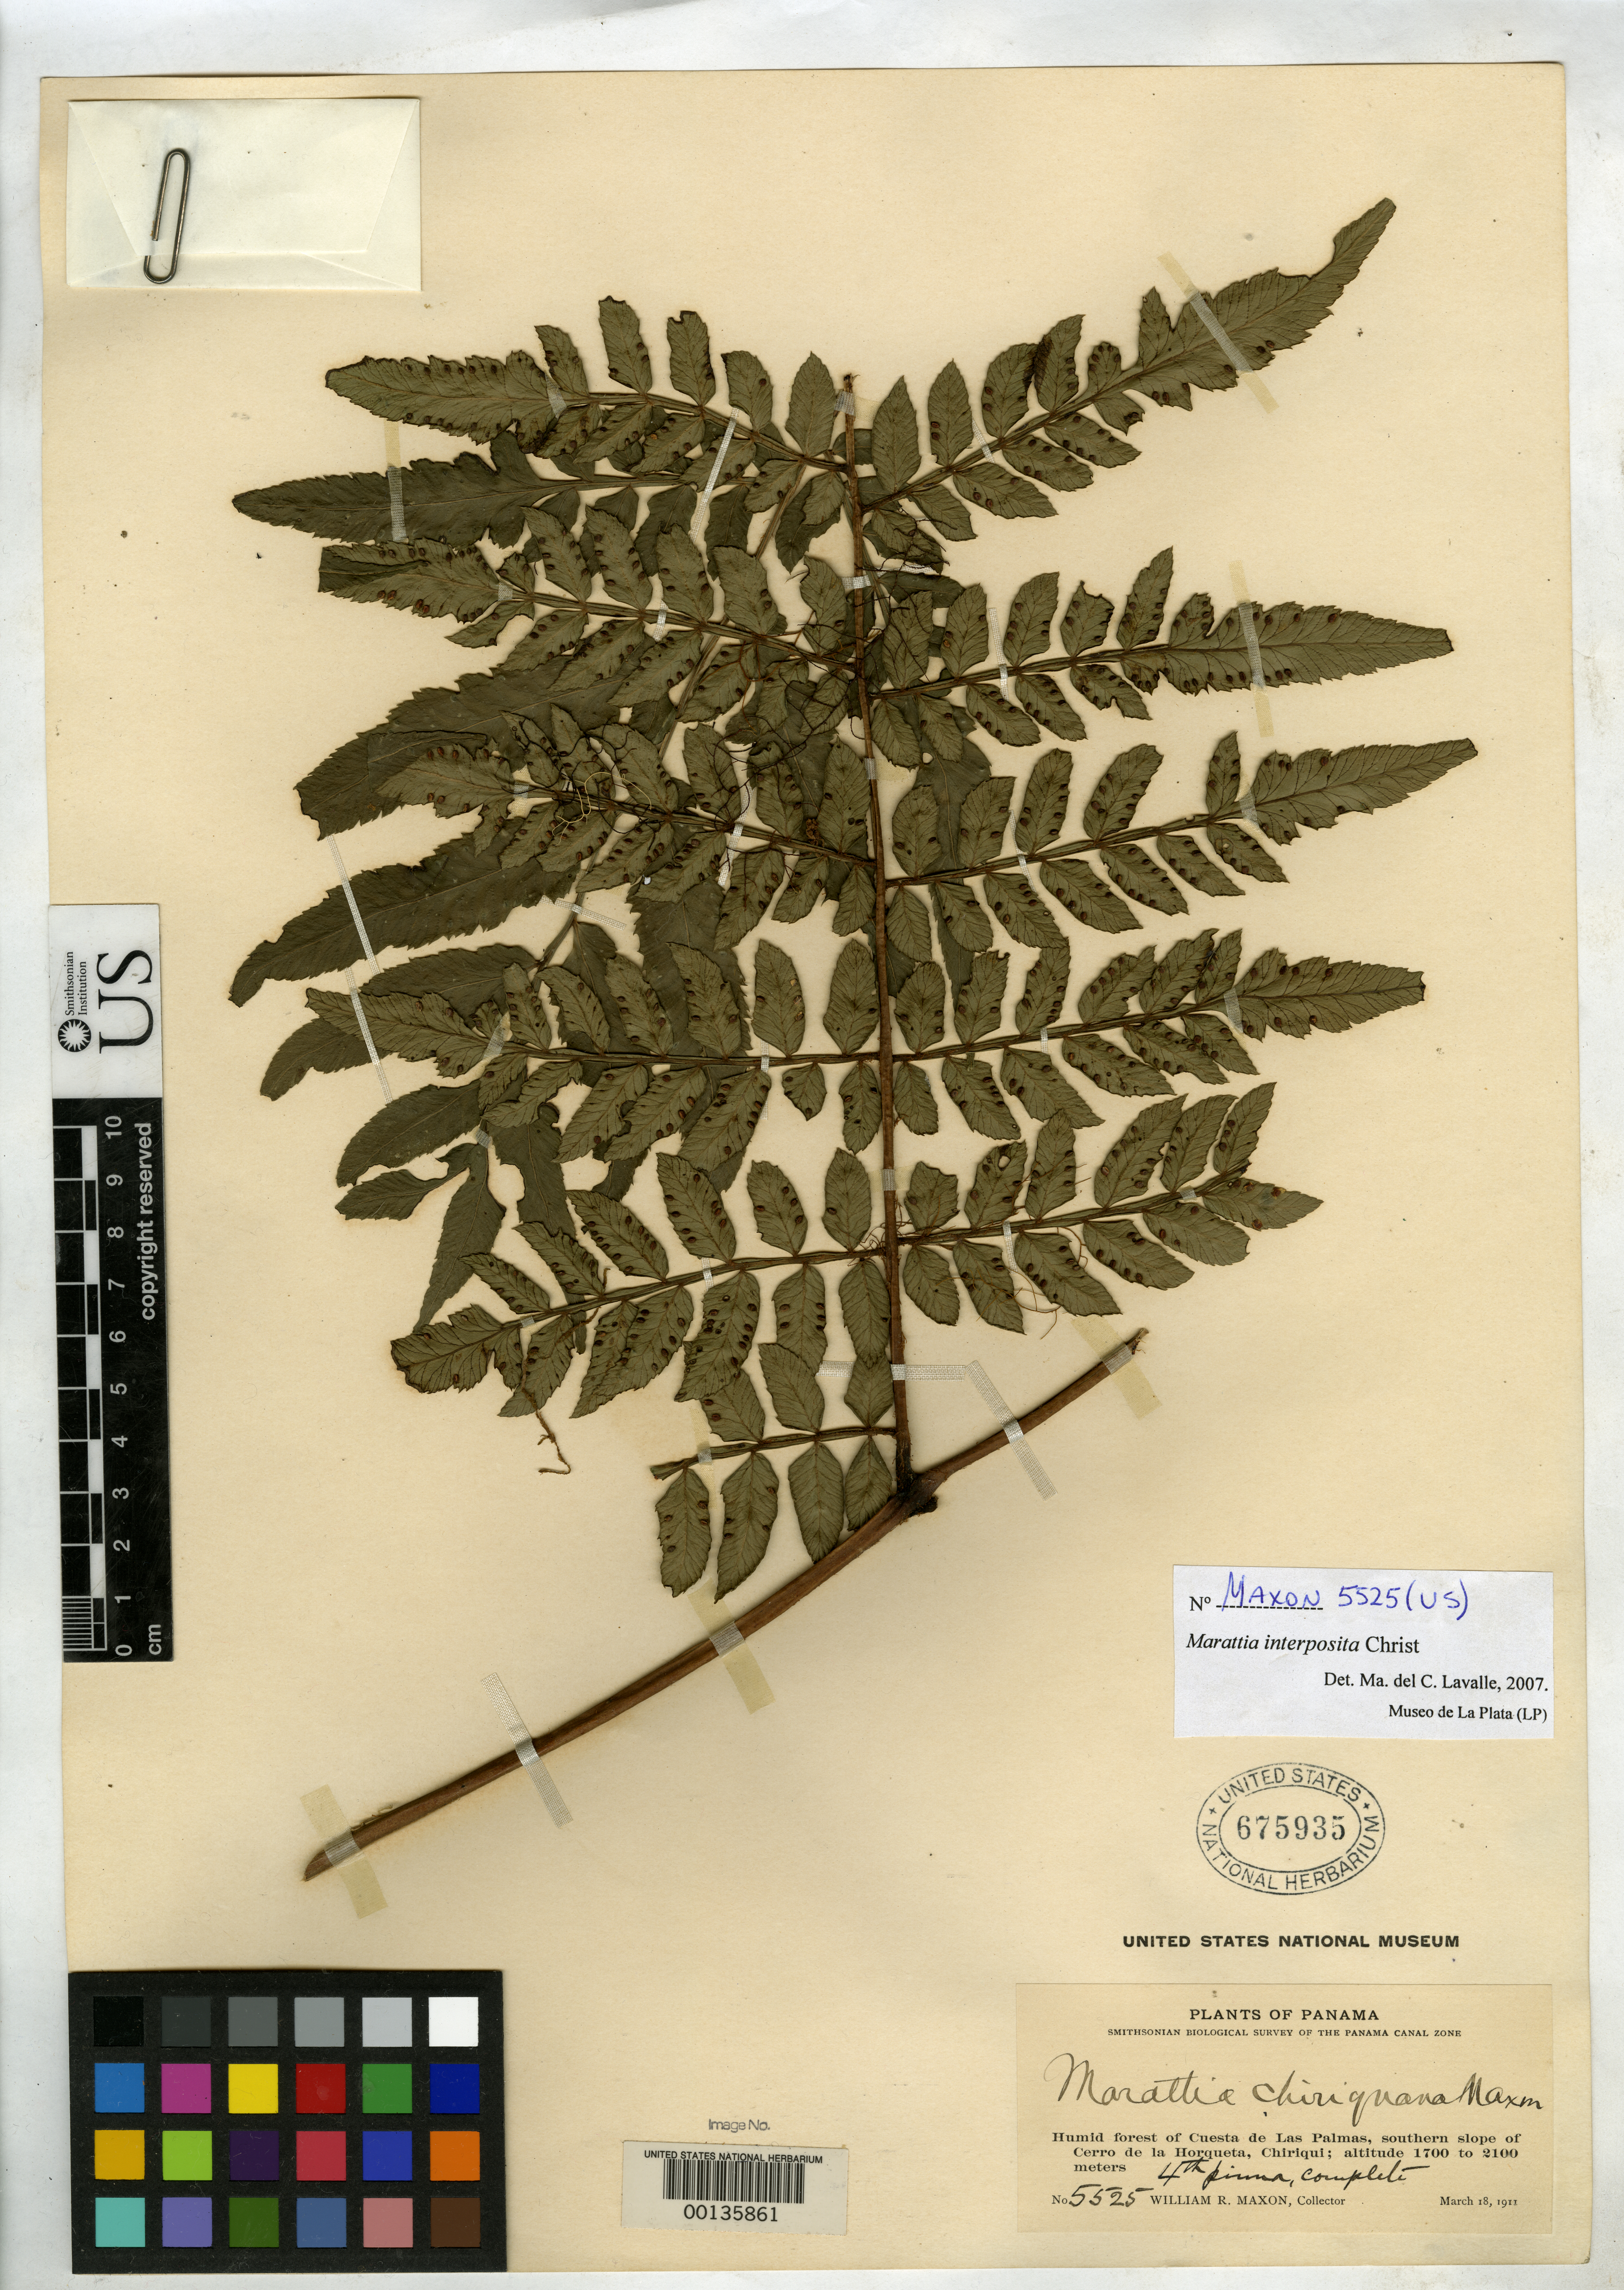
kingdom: Plantae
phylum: Tracheophyta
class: Polypodiopsida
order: Marattiales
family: Marattiaceae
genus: Marattia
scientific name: Marattia chiricana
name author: Maxon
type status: Holotype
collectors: W. R. Maxon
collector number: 5525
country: Panama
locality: NW of Boquete towards Parque Nacional Volcan Baru.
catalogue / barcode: US 675935